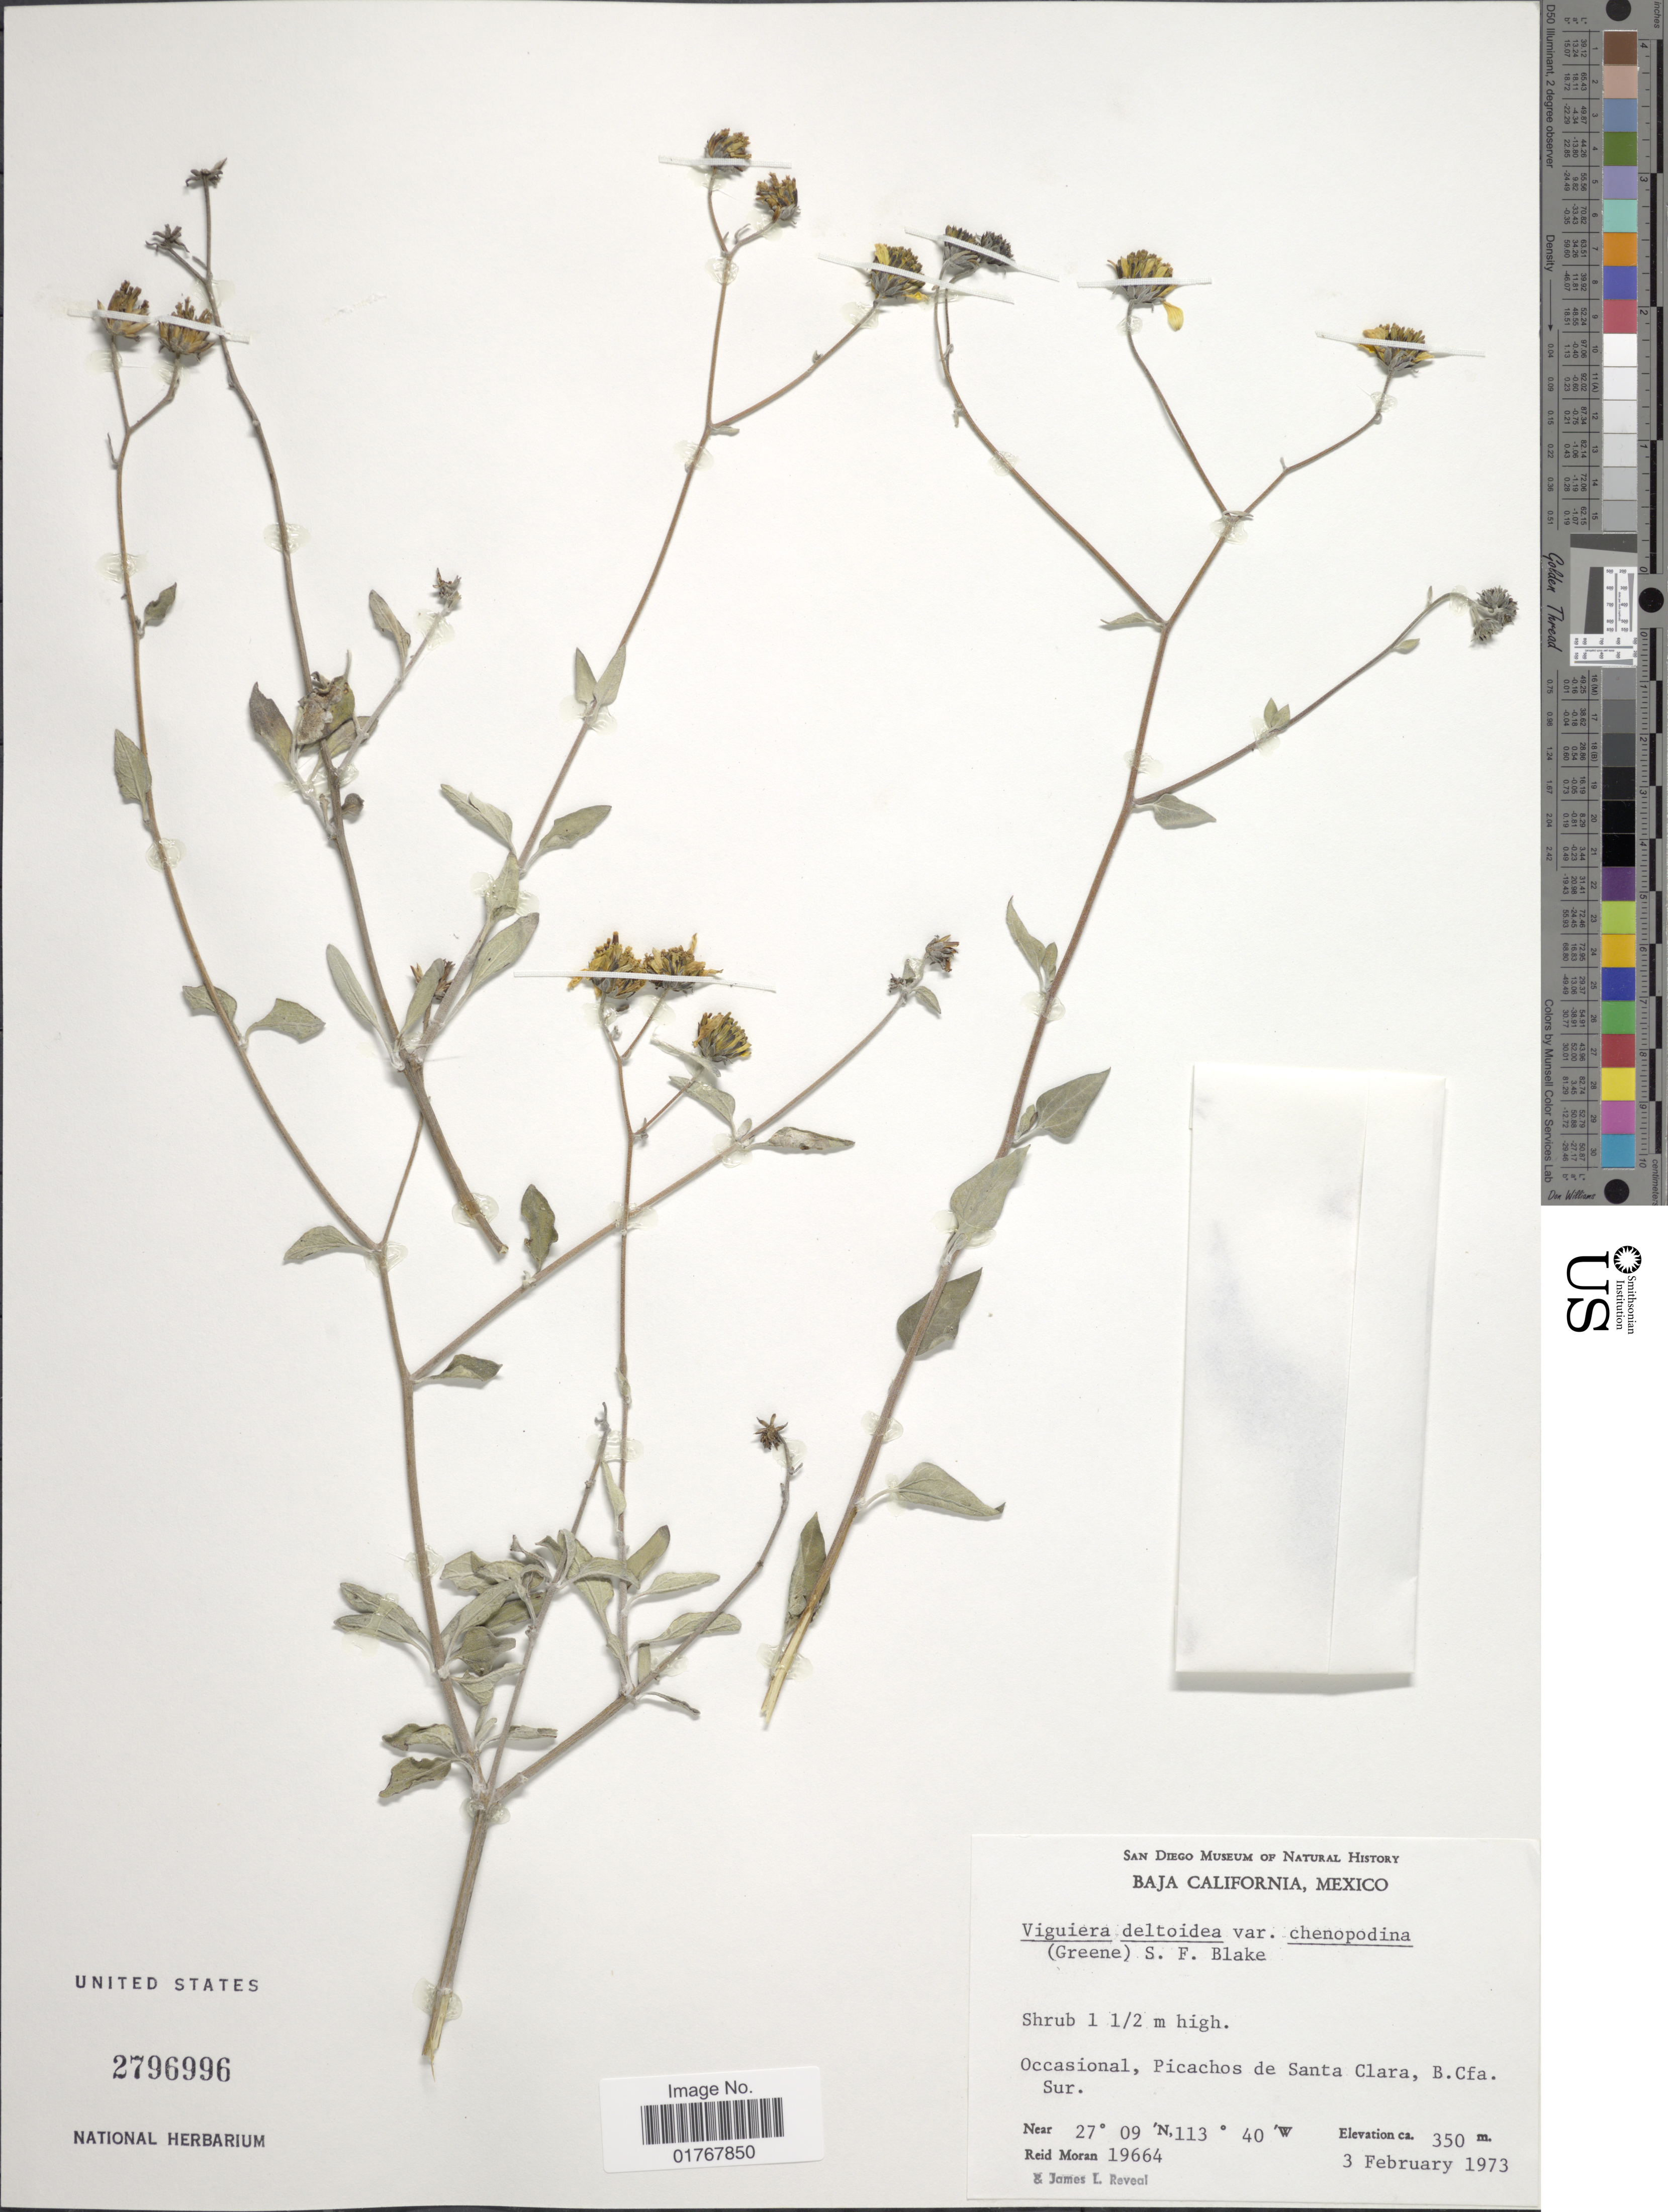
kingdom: Plantae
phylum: Tracheophyta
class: Magnoliopsida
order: Asterales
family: Asteraceae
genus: Viguiera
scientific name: Viguiera deltoidea var. chenopodina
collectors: R. V. Moran & J. L. Reveal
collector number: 19664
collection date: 1973-02-03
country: Mexico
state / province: Baja California Sur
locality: Baja California, Occasional, Picachos de Santa Clara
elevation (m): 350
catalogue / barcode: US 2796996